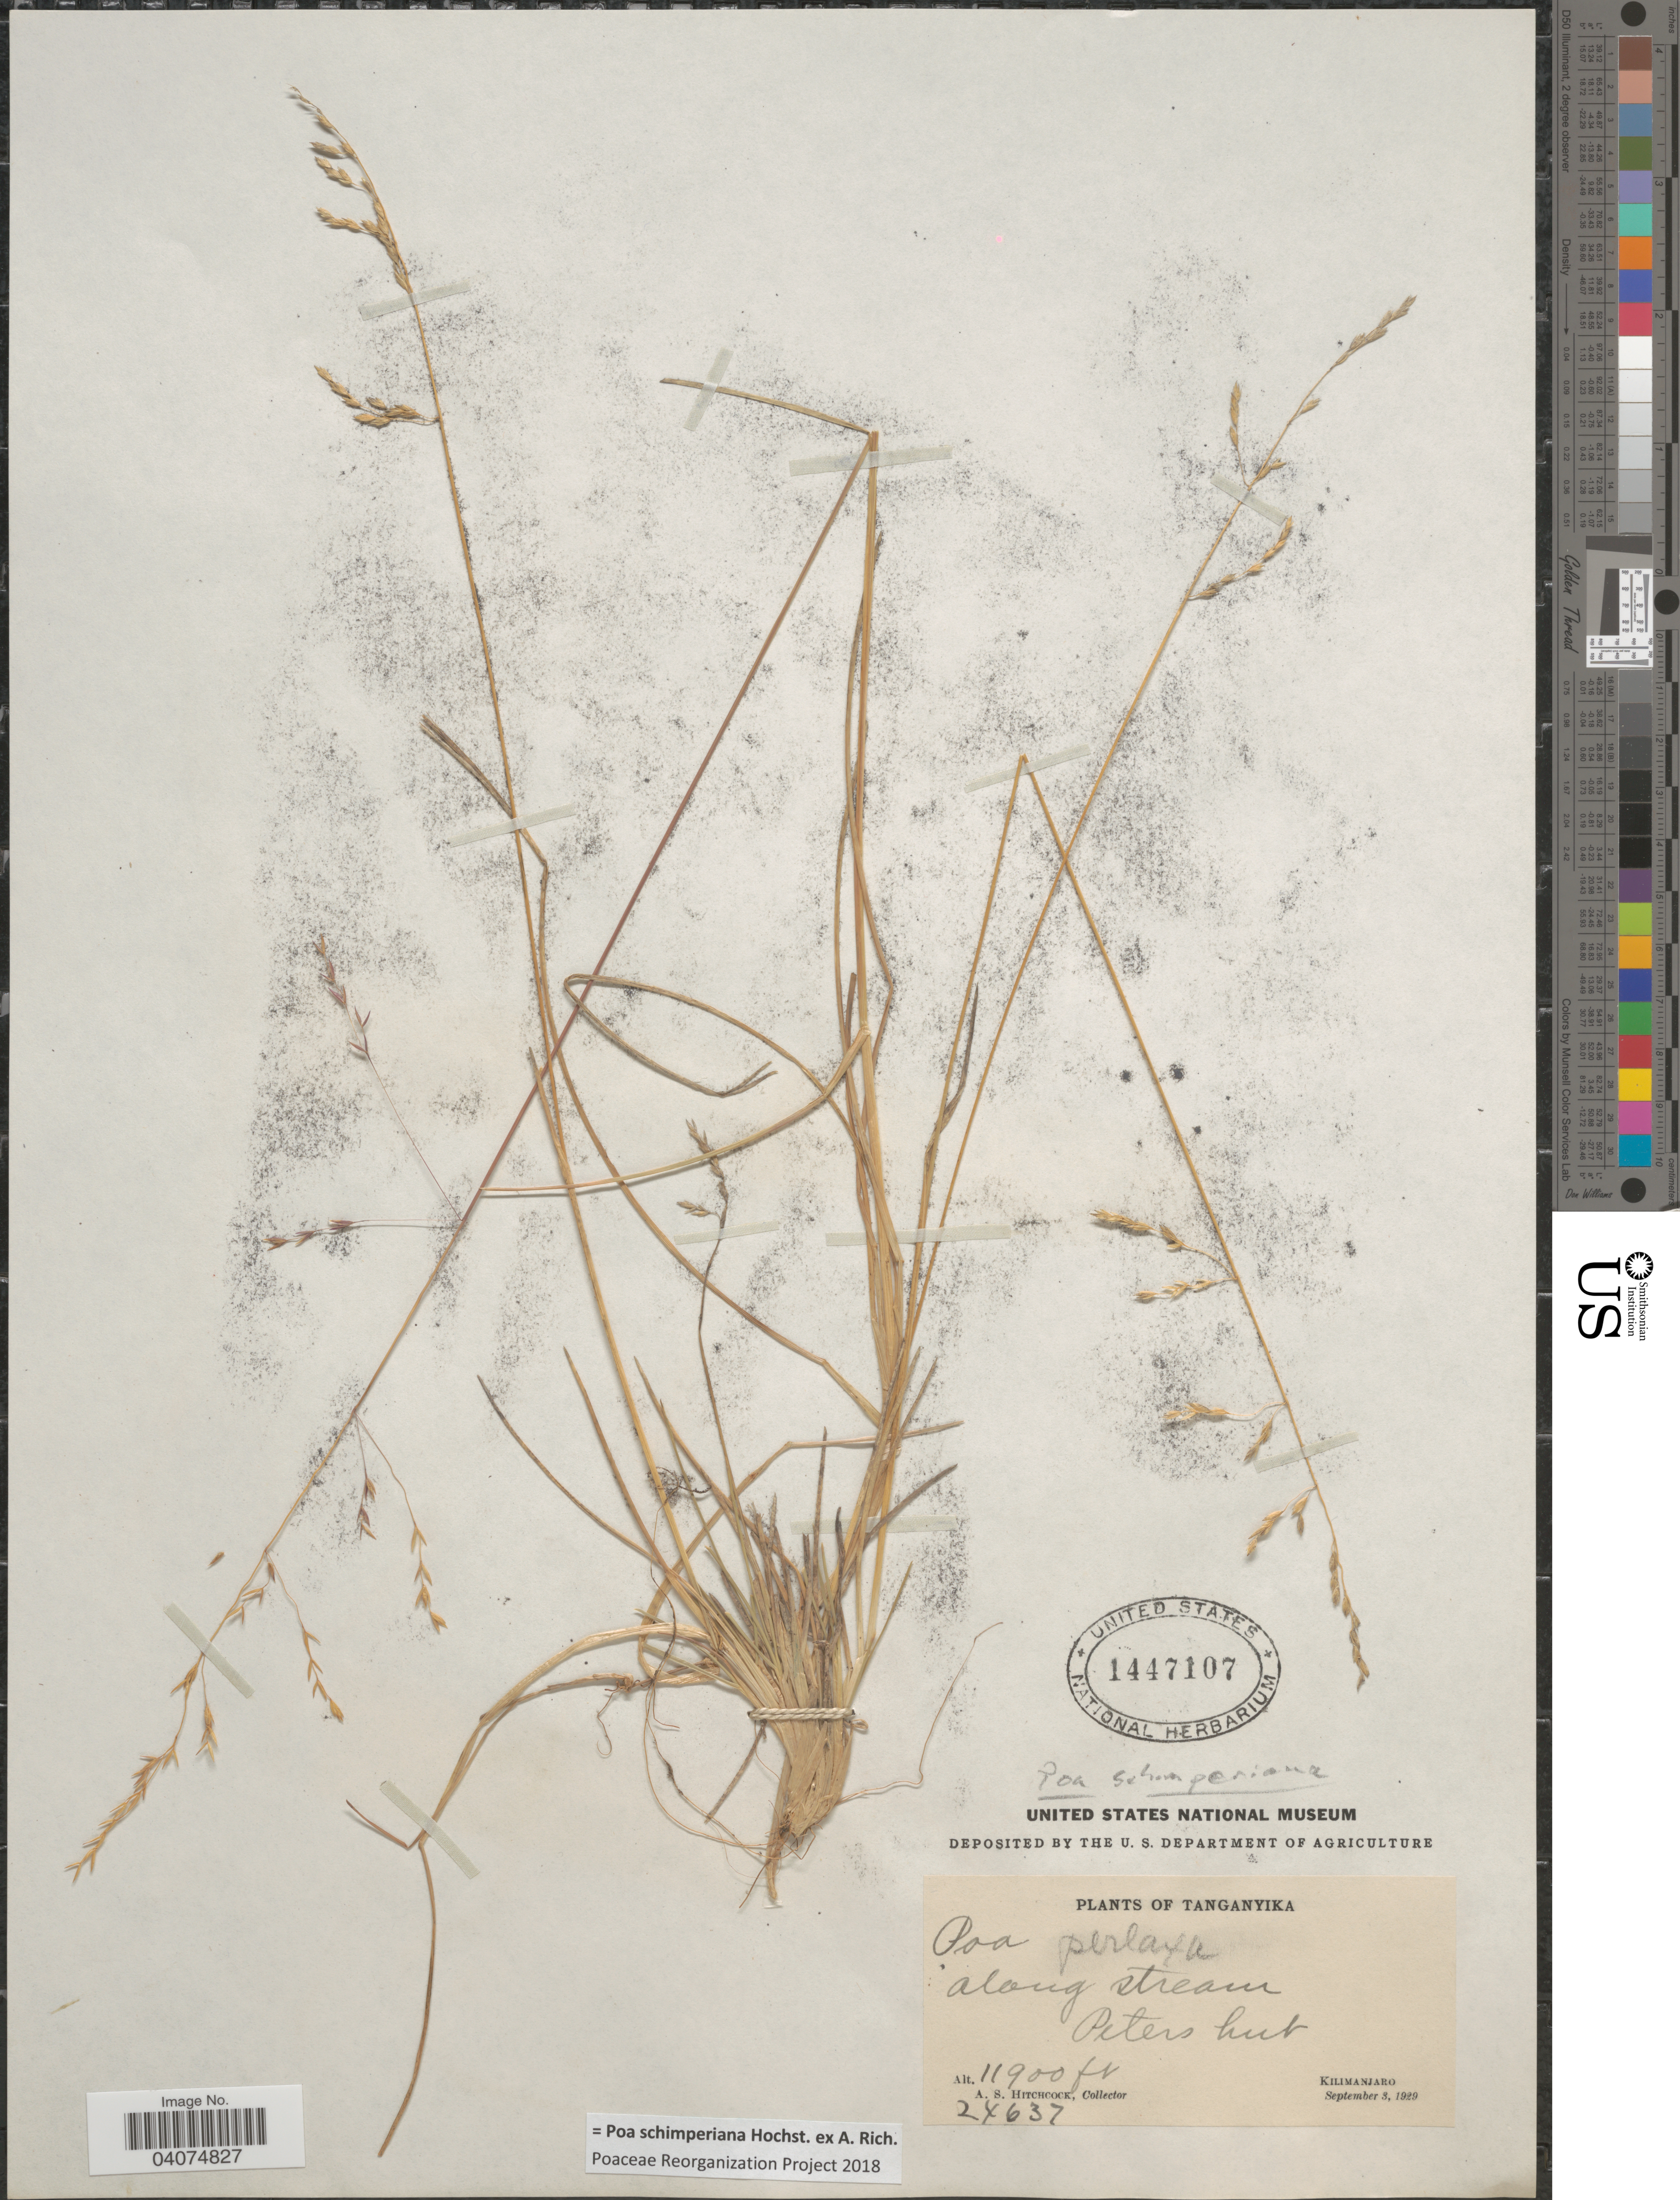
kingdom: Plantae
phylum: Tracheophyta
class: Liliopsida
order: Poales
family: Poaceae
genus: Poa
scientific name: Poa muhavurensis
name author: C.E. Hubb.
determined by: Soreng, Robert J., Research Associate (BOT), Smithsonian Institution - National Museum of Natural History (UNITED STATES)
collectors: A. S. Hitchcock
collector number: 24637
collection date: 1929-09-03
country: Tanzania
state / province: Kilimanjaro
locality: Tanganyika. Along stream. Peters hut.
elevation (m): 3627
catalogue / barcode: US 1447107